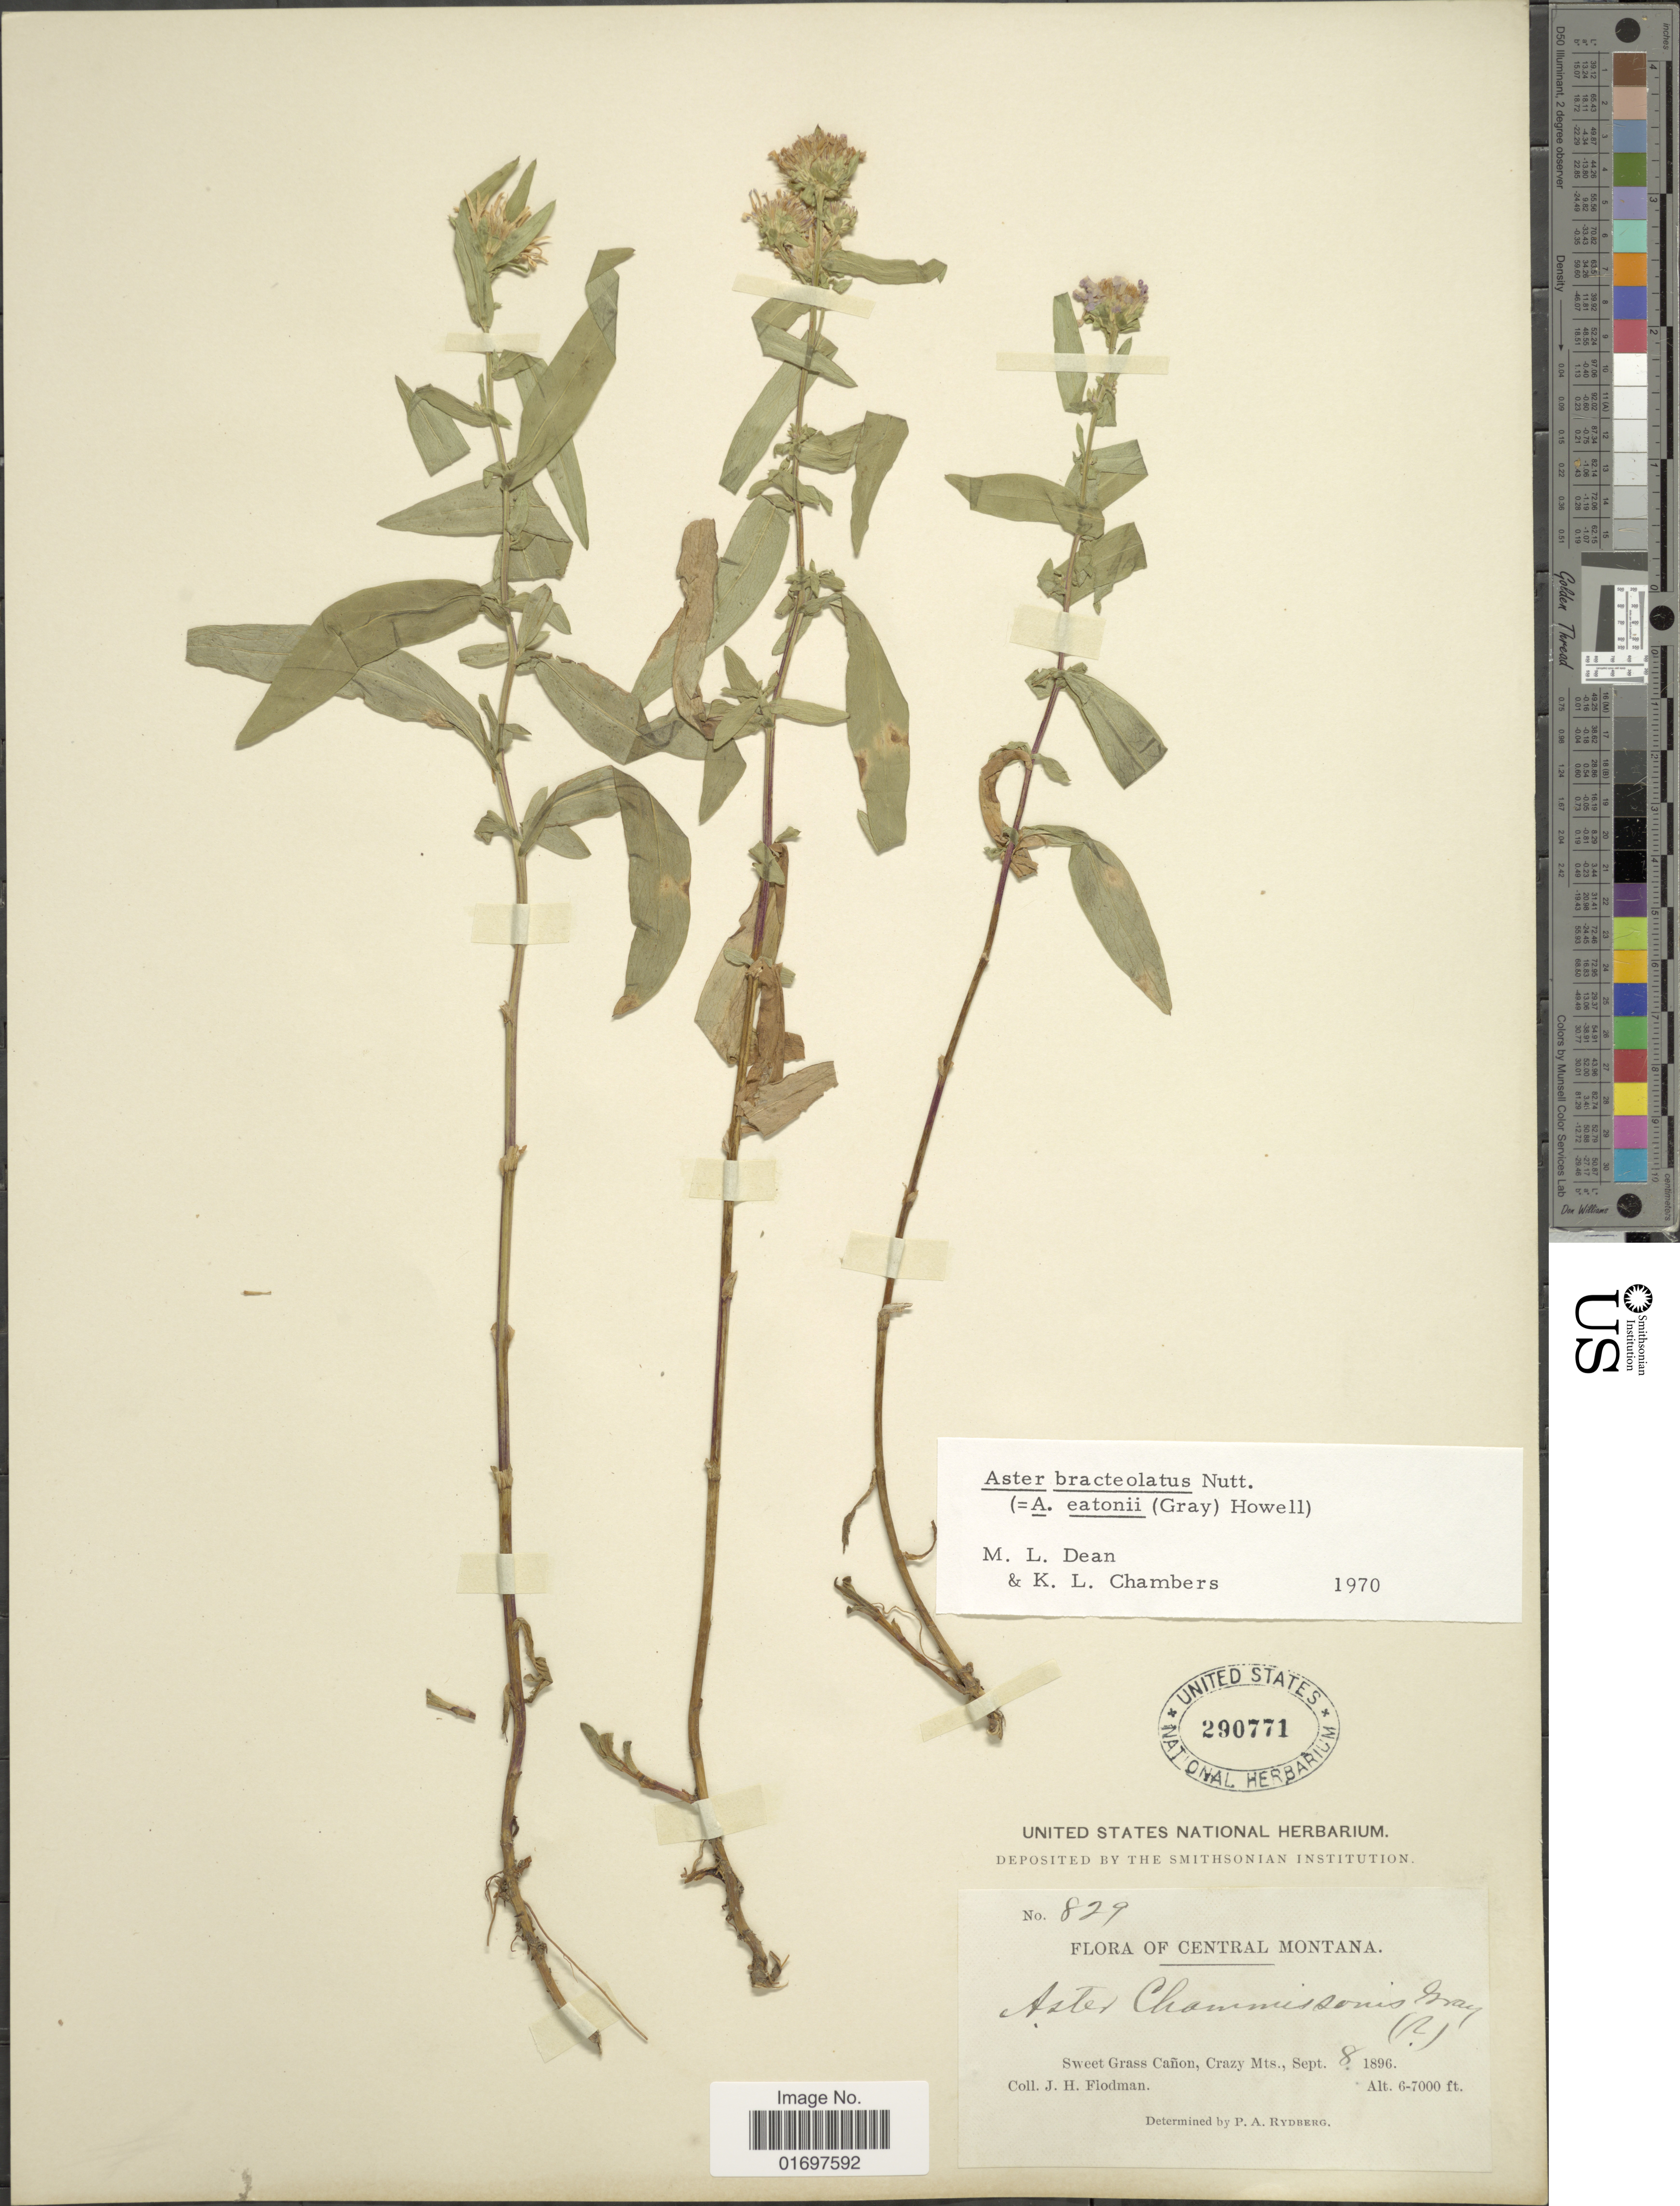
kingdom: Plantae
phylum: Tracheophyta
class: Magnoliopsida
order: Asterales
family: Asteraceae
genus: Symphyotrichum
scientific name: Symphyotrichum bracteolatum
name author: (Nutt.) G.L. Nesom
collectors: J. Flodman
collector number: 829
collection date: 1896-09-08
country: United States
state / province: Montana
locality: Central Montana. Sweet Grass Canon, Crazy Mts.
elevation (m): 1829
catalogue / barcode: US 290771